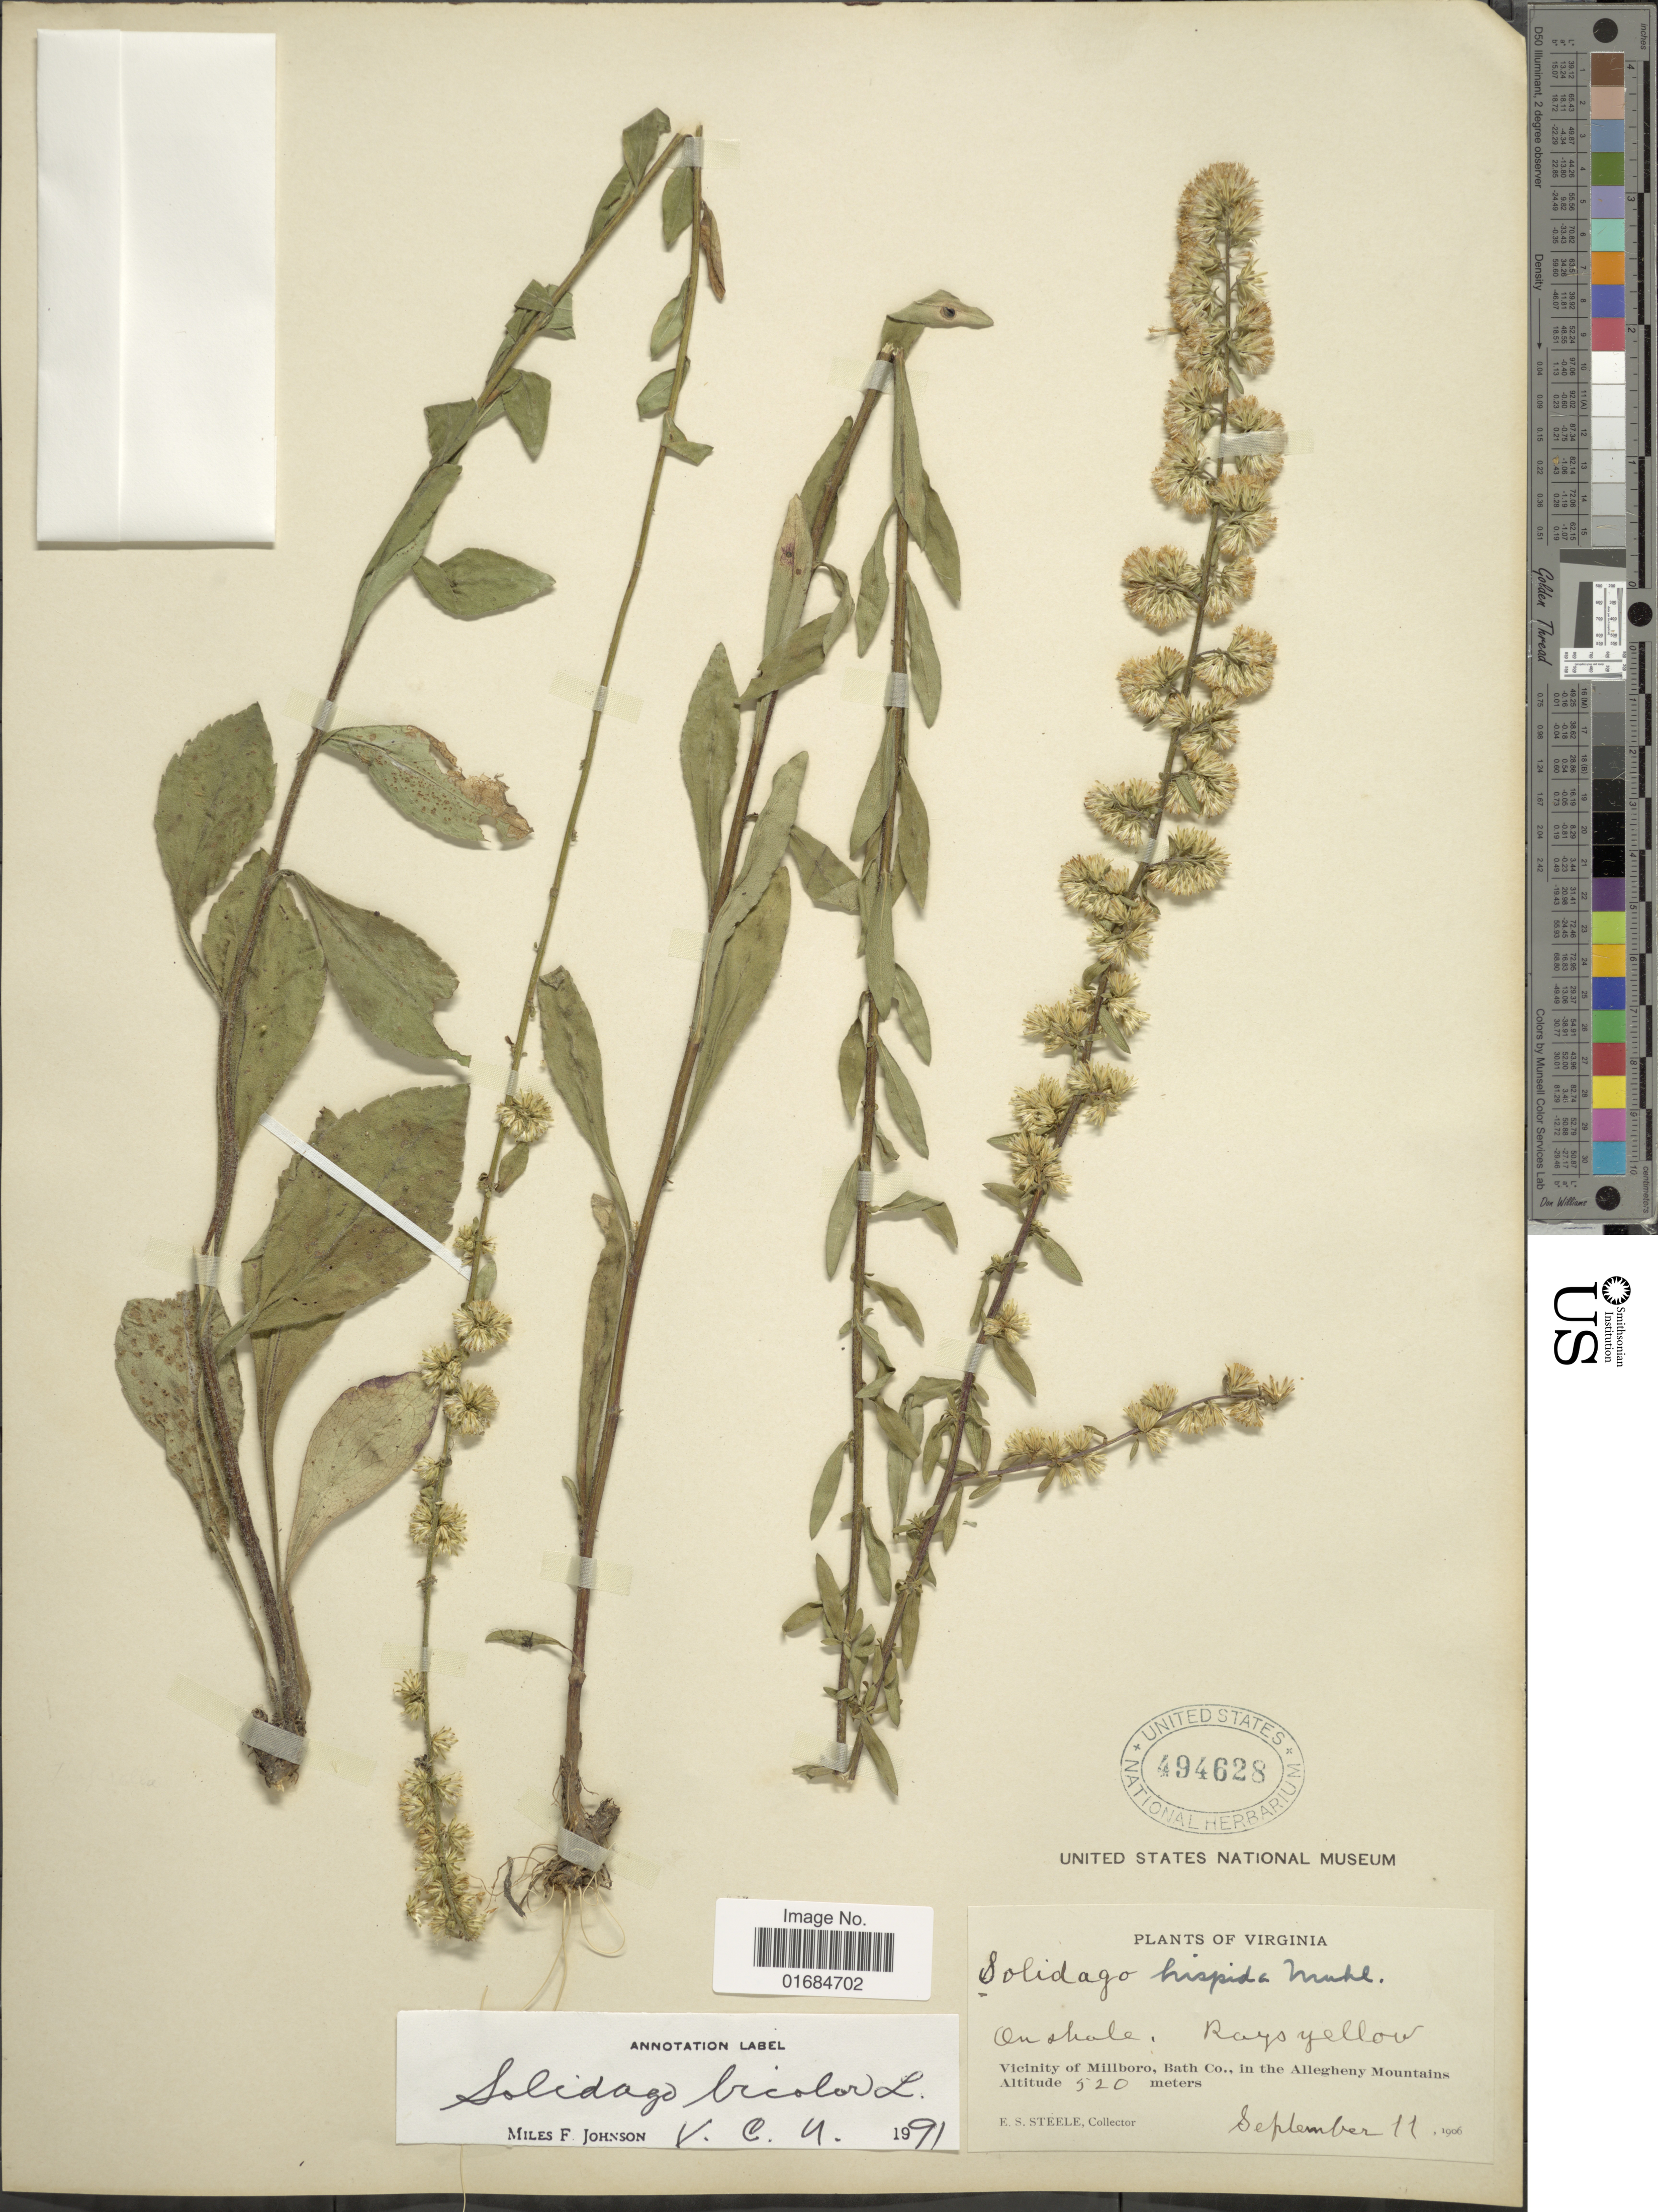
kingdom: Plantae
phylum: Tracheophyta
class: Magnoliopsida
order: Asterales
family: Asteraceae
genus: Solidago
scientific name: Solidago bicolor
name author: L.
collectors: E. Steele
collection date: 1906-09-11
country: United States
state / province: Virginia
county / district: Bath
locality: Vicinity of Millboro, Bath Co., in the Allegheny Mountains.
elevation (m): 520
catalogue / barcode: US 494628